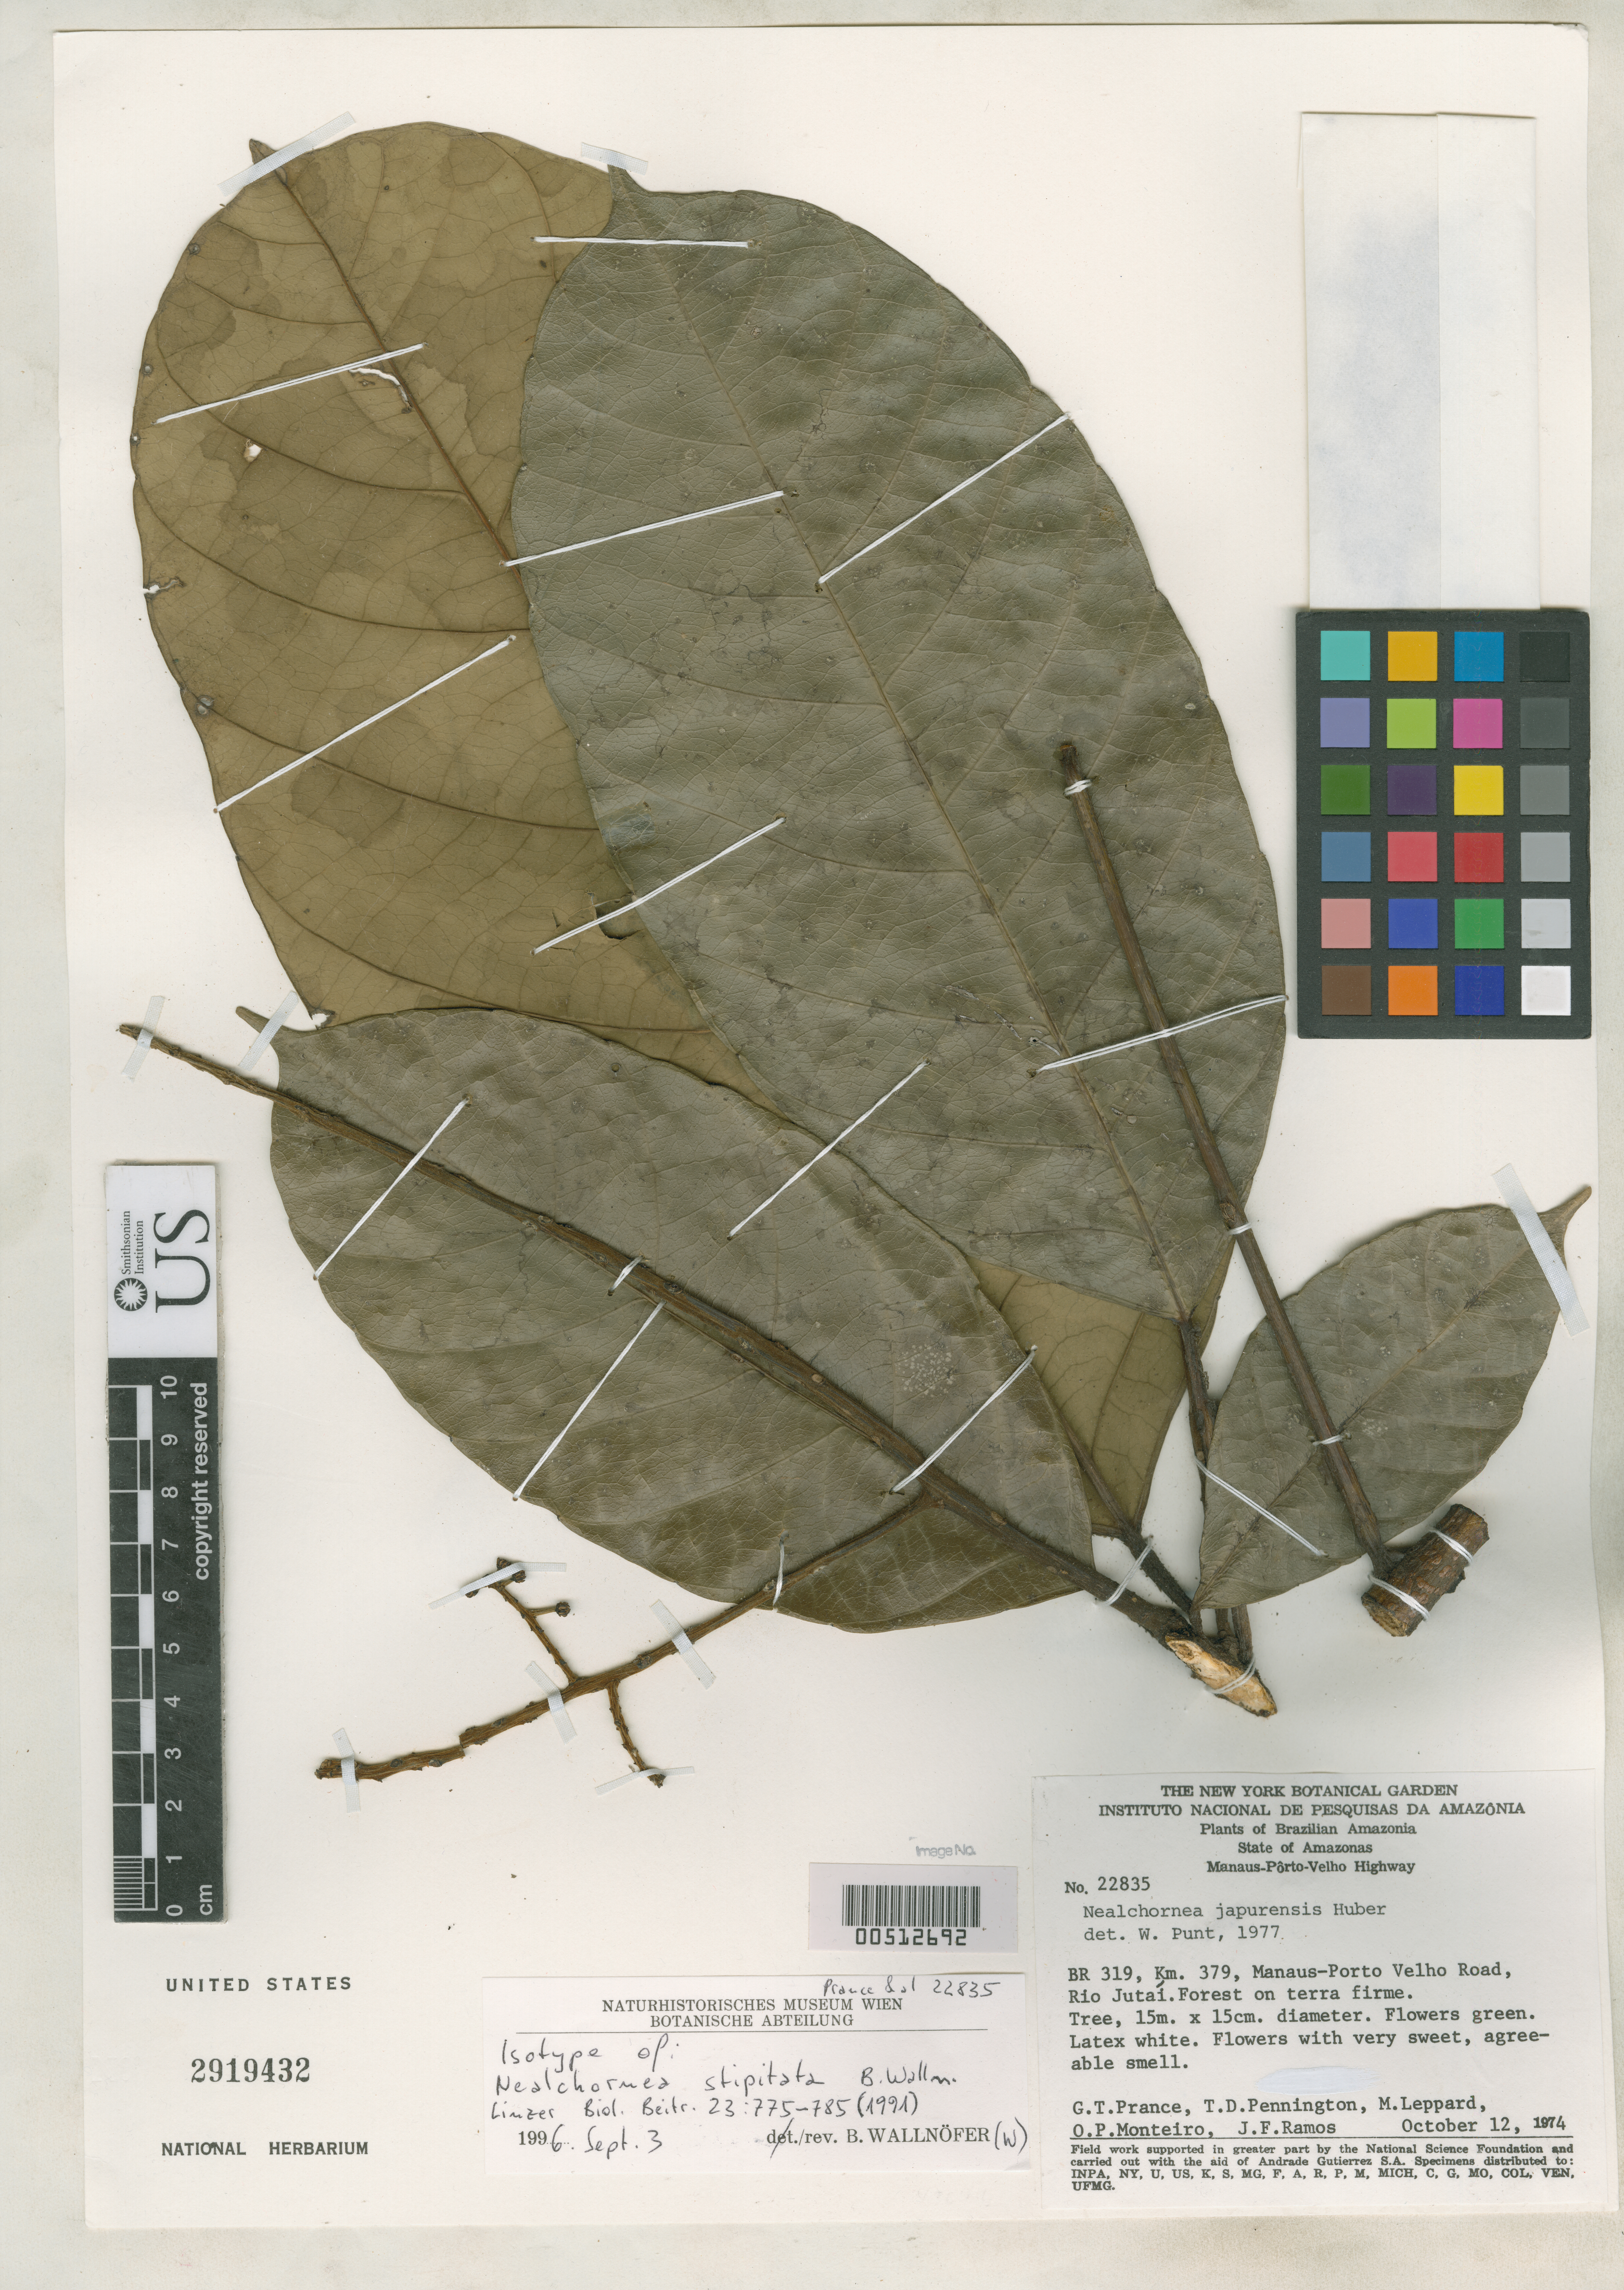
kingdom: Plantae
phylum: Tracheophyta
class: Magnoliopsida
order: Malpighiales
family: Euphorbiaceae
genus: Nealchornea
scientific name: Nealchornea stipitata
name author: B. Walln.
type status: Isotype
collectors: G. T. Prance, T. D. Pennington, M. Leppard, O. P. Monteiro & J. F. Ramos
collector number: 22835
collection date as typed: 12 Oct 1974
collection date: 1974-10-12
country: Brazil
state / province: Amazonas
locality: Manaus-Porto Velho highway, BR 319, km 379, Manaus-Porto Velho road, Rio Jutai.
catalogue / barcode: US 2919432